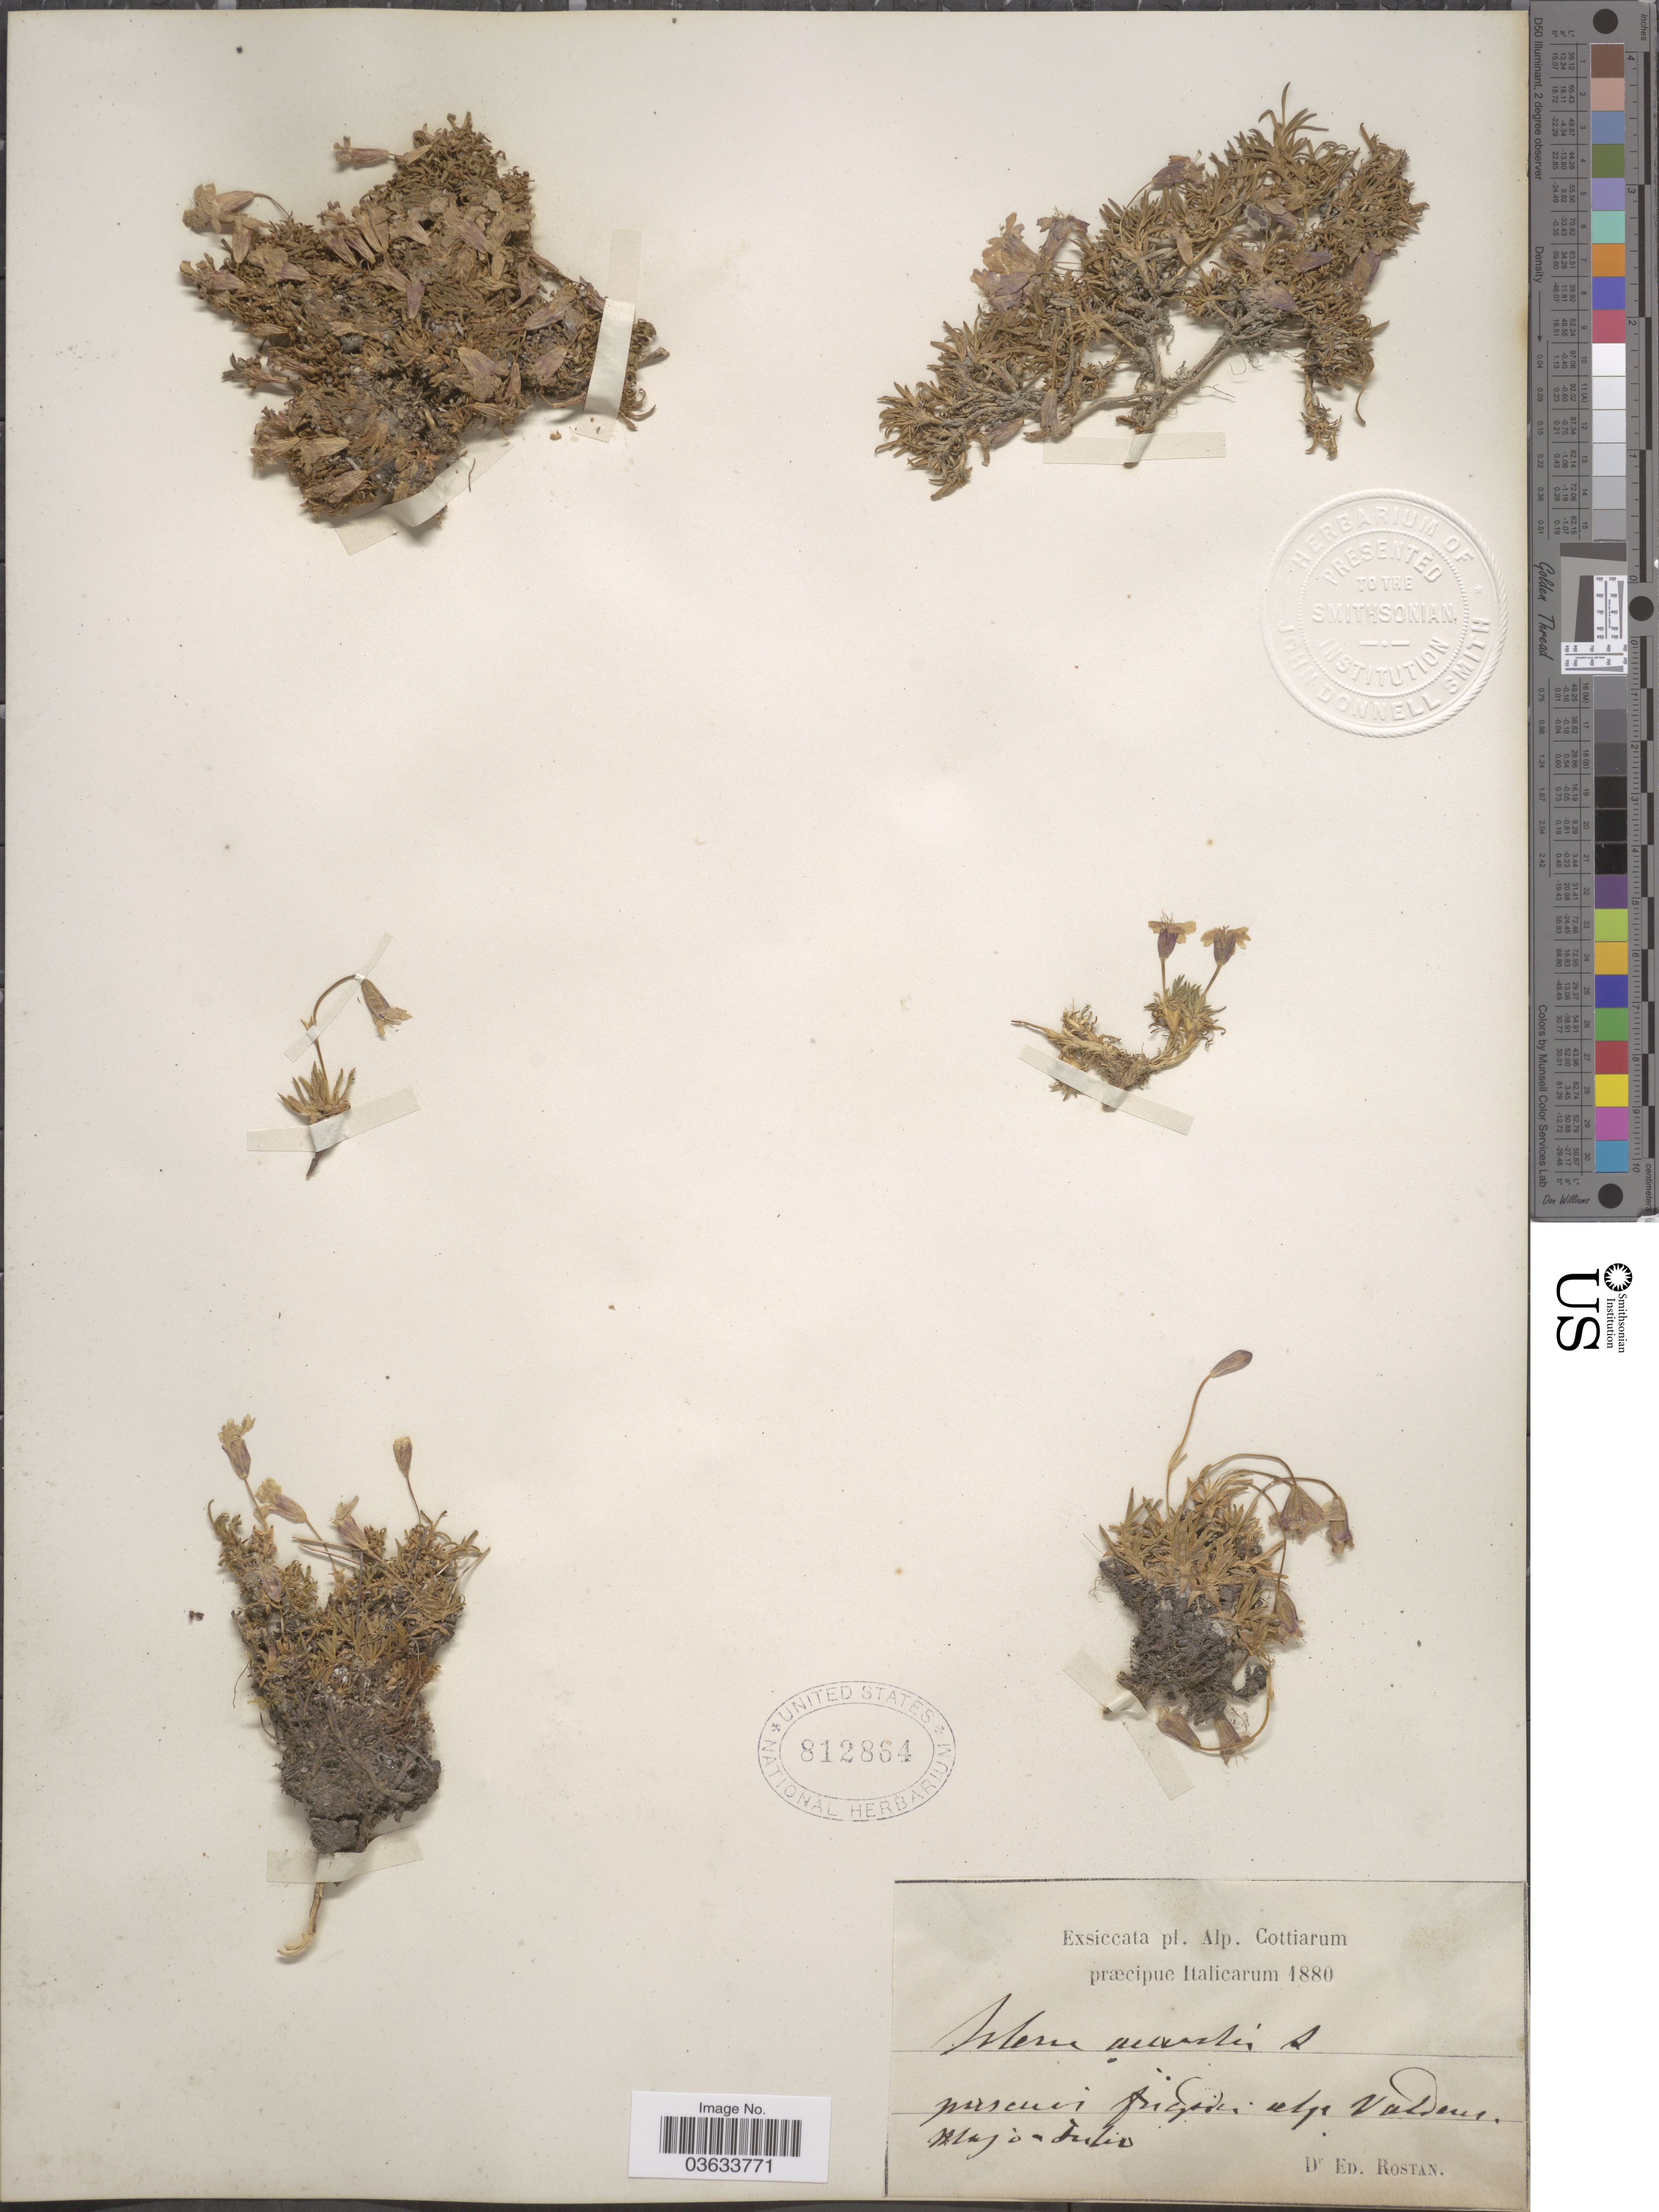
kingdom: Plantae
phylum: Tracheophyta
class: Magnoliopsida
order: Caryophyllales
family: Caryophyllaceae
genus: Silene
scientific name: Silene sp.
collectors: E. Rostan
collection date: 1880-05/1880-07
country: Italy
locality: Alp. Cottiarum. Alp Valdens. [interpreted]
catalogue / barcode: US 812864